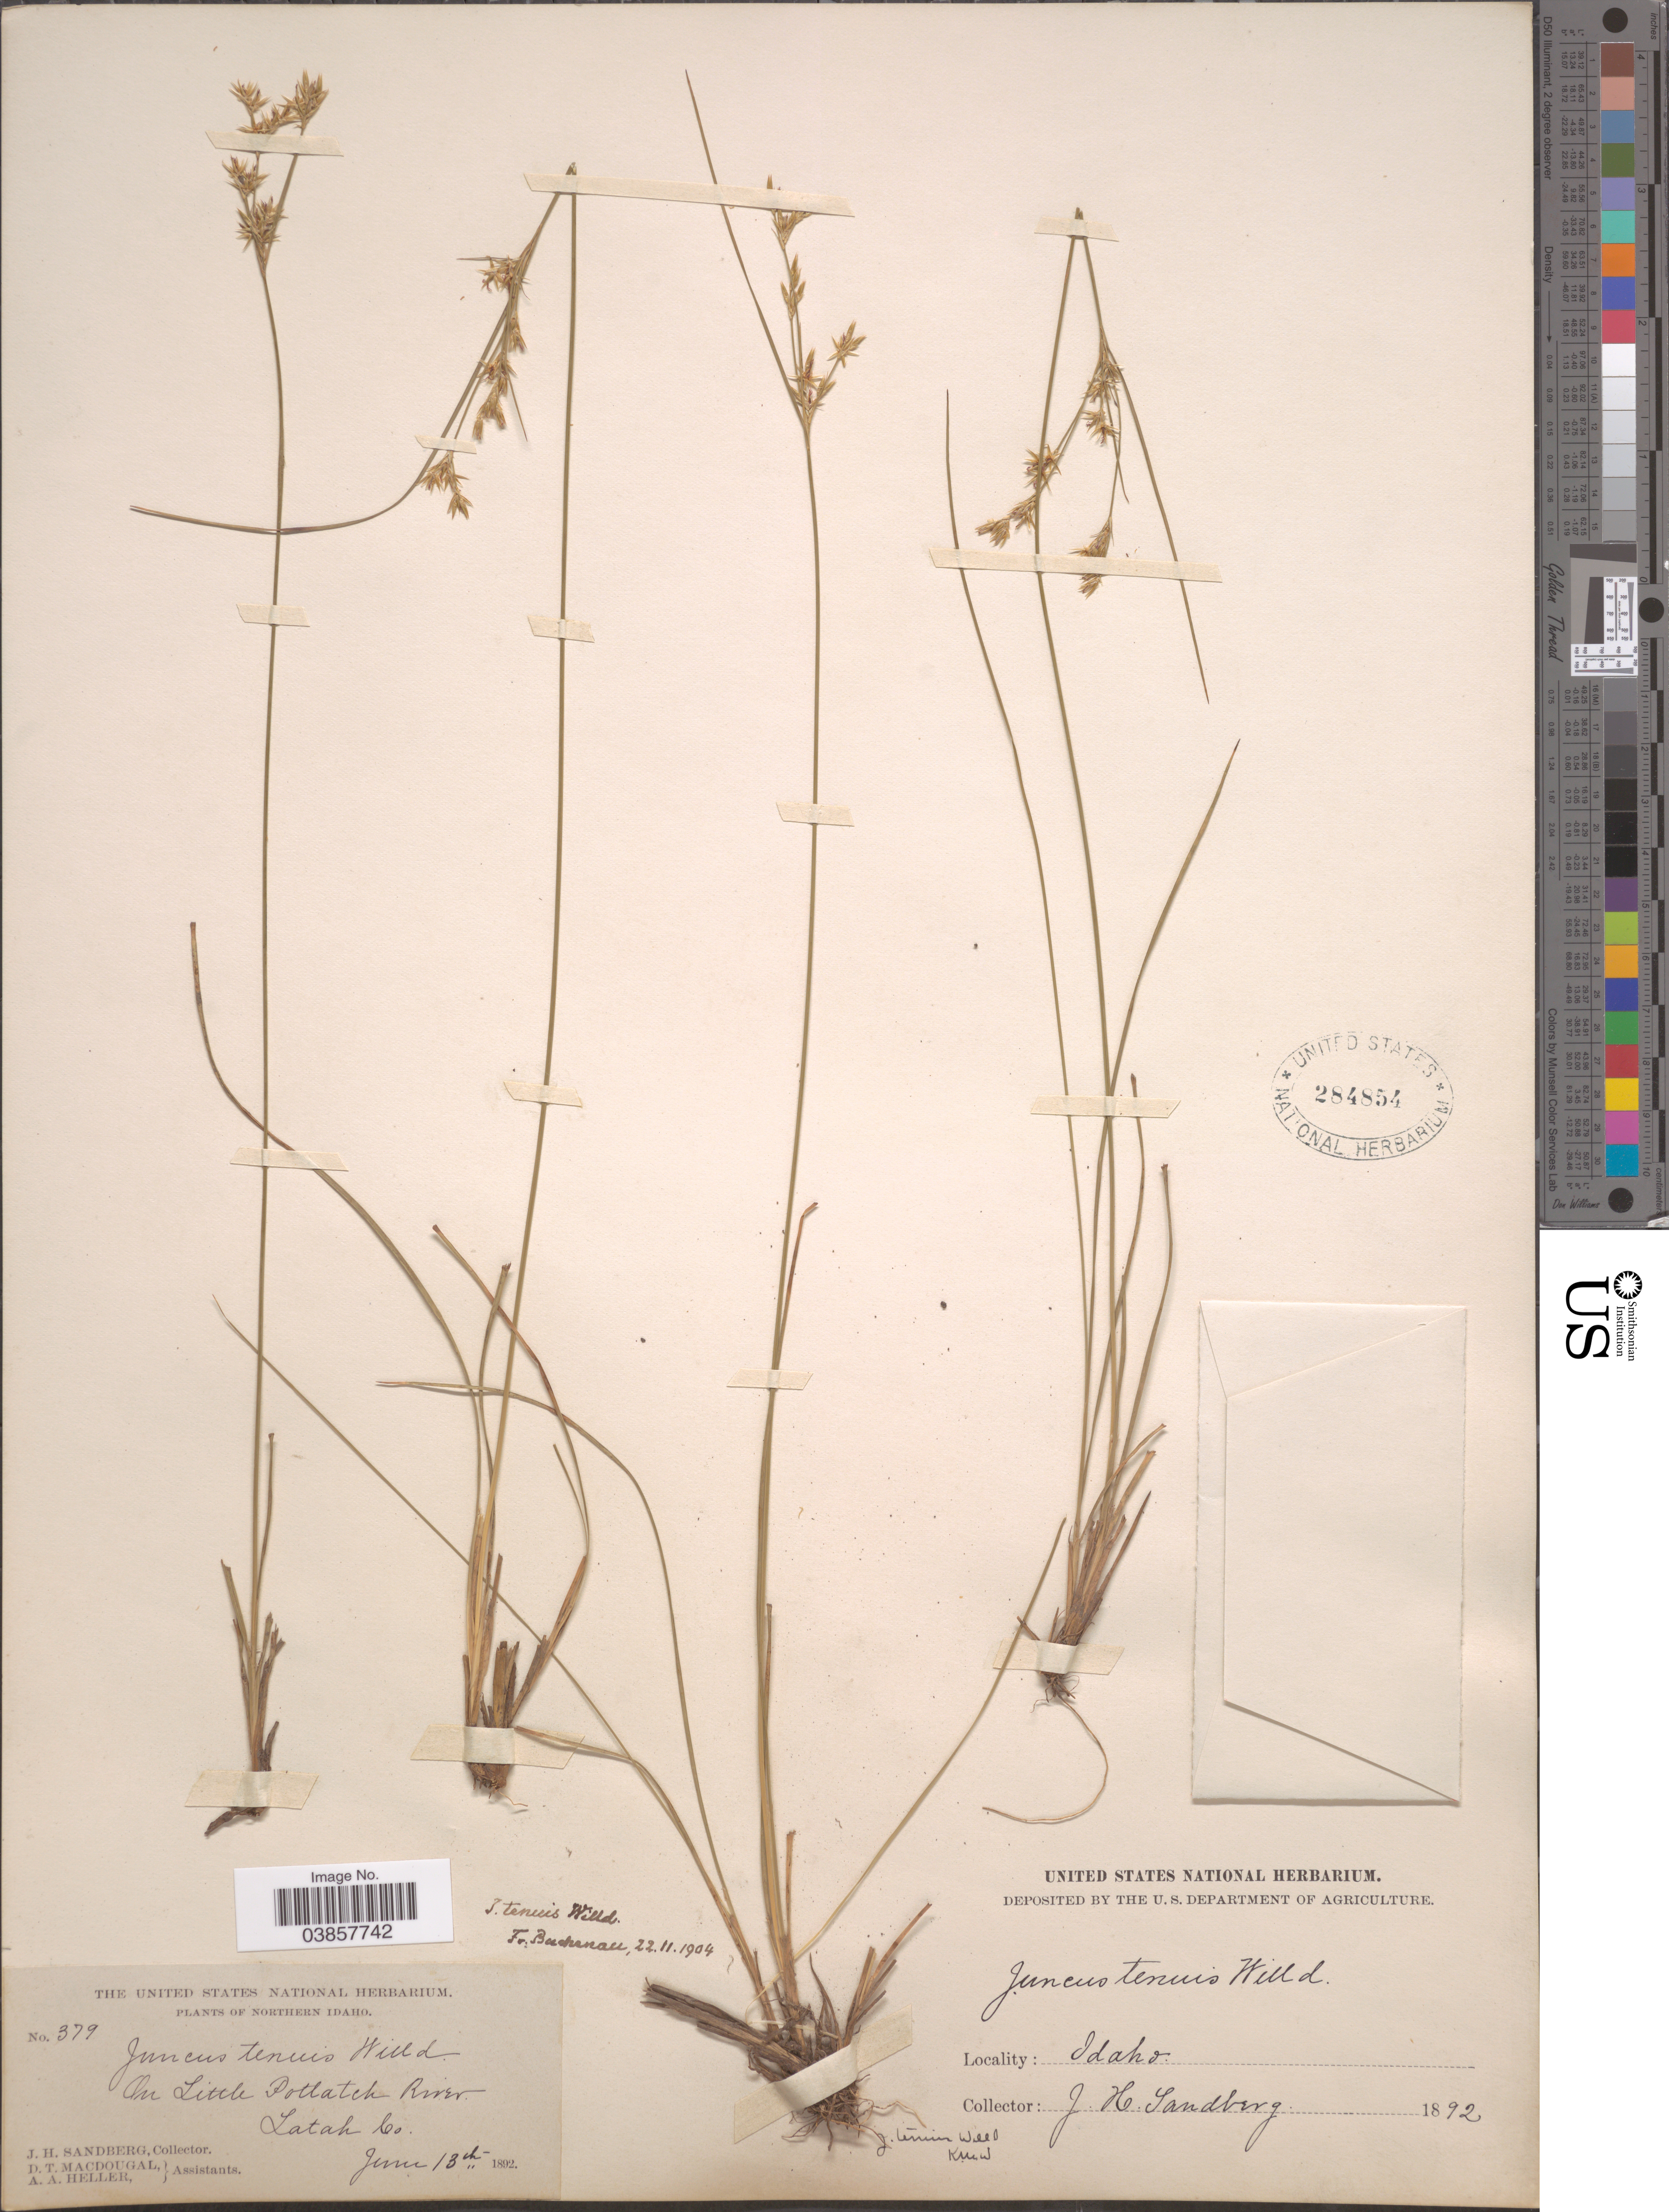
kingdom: Plantae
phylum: Tracheophyta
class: Liliopsida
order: Poales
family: Juncaceae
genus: Juncus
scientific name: Juncus tenuis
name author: Willd.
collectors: J. H. Sandberg, D. T. MacDougal & A. A. Heller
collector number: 379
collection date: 1892-06-13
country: United States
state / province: Idaho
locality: Northern Idaho. On Little Potlatch River. Latah Co.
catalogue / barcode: US 284854